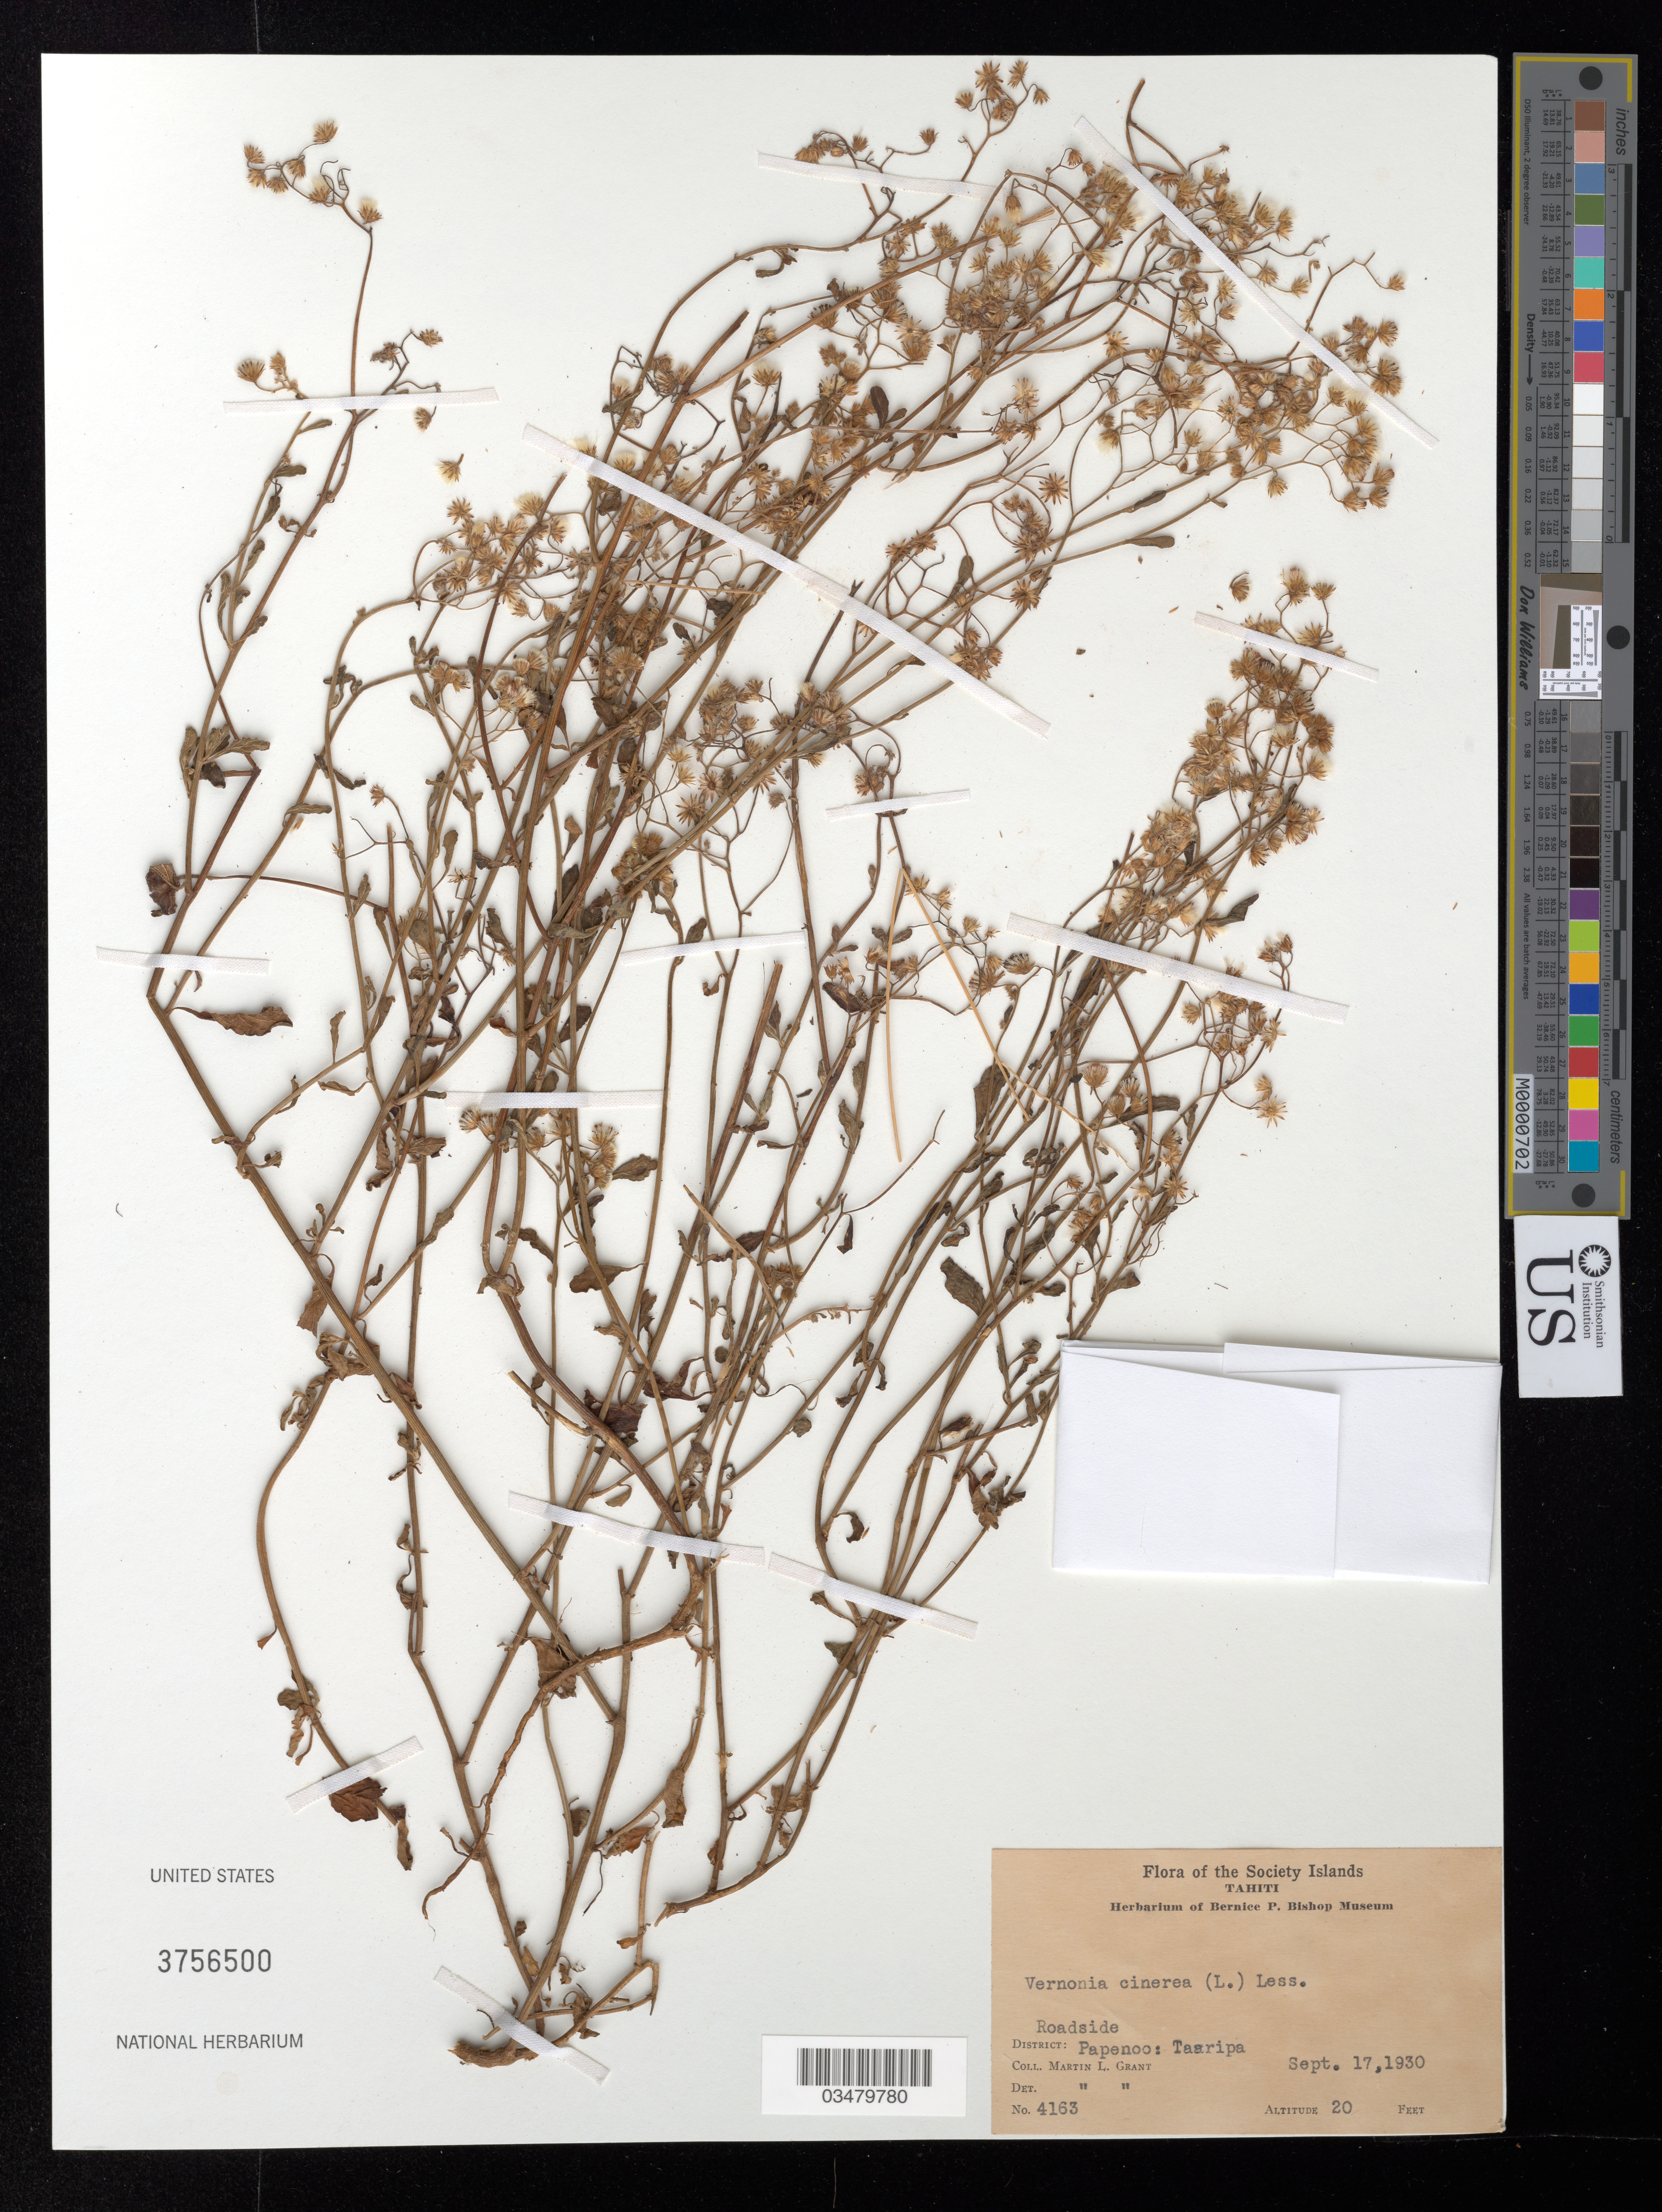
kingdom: Plantae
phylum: Tracheophyta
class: Magnoliopsida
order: Asterales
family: Asteraceae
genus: Cyanthillium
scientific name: Cyanthillium cinereum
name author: (L.) H. Rob.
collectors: M. L. Grant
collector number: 4163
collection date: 1930-09-17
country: French Polynesia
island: Tahiti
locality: Society Islands. Tahiti. Dist.: Papenoo: Taaripa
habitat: Roadside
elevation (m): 6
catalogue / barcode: US 3756500